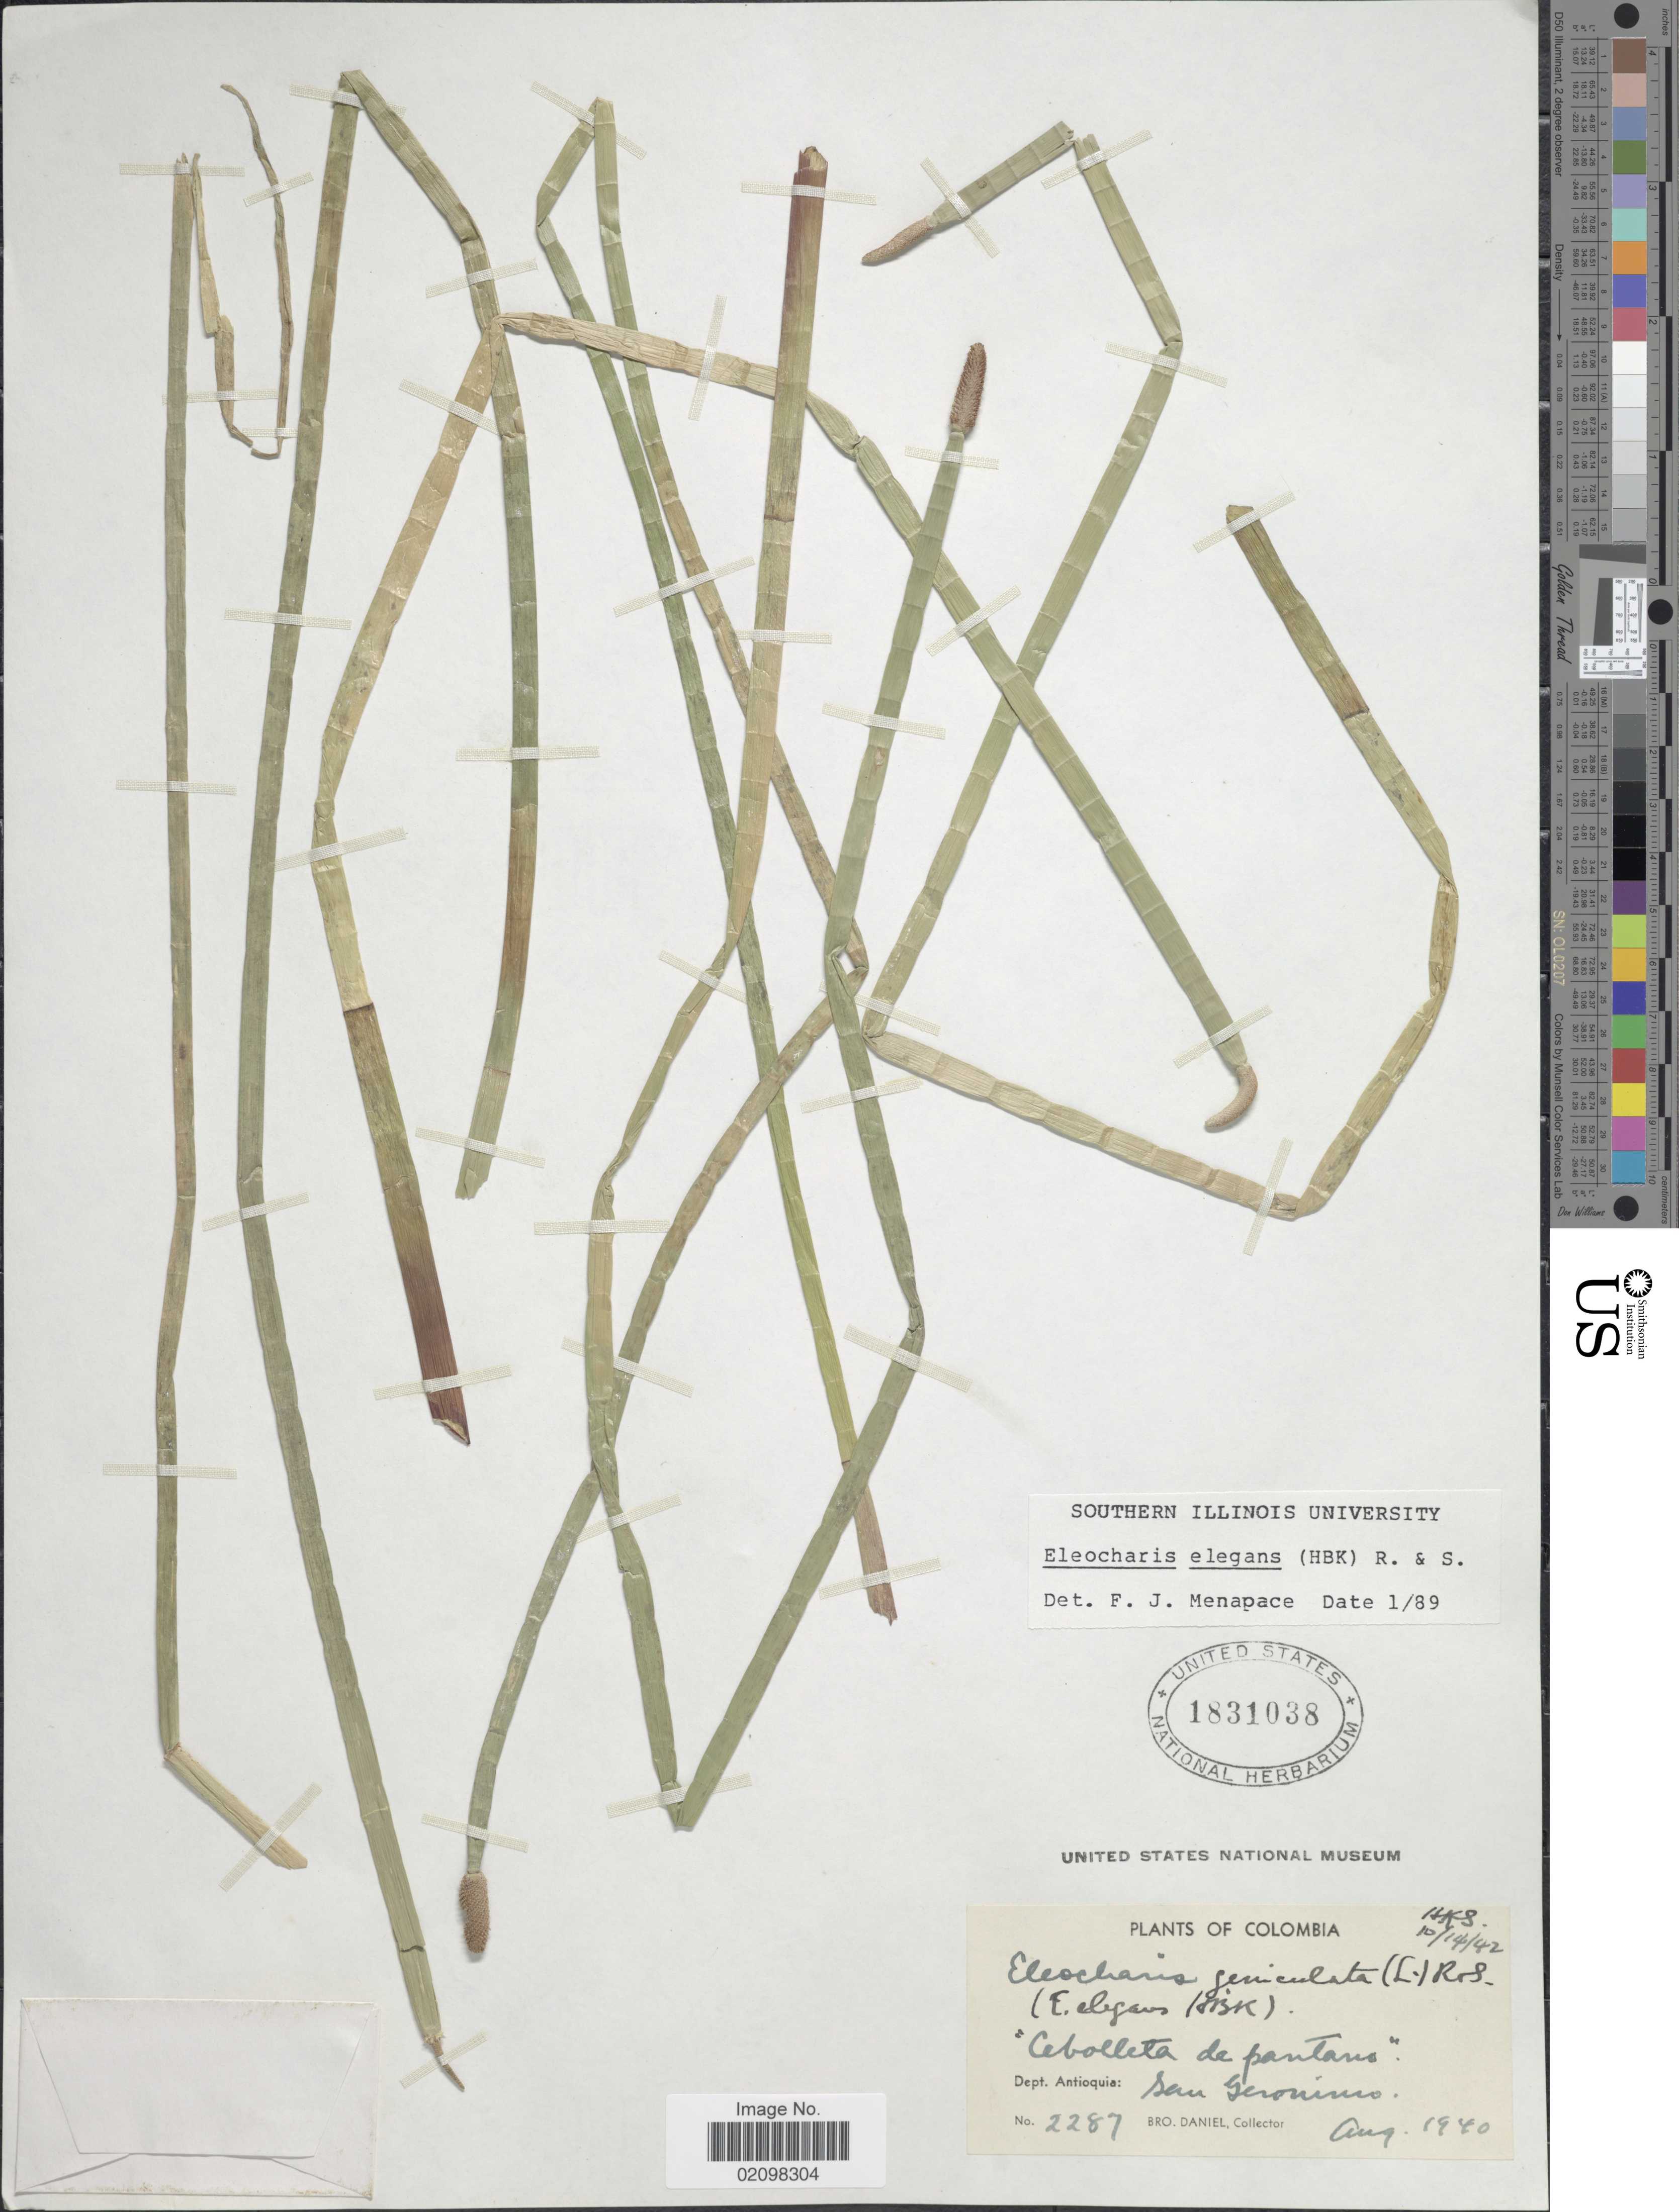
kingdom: Plantae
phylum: Tracheophyta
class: Liliopsida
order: Poales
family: Cyperaceae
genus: Eleocharis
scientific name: Eleocharis elegans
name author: (Kunth) Roem. & Schult.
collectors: Bro. Daniel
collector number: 2287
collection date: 1940-08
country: Colombia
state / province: Antioquia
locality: Cebolleta de pantano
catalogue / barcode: US 1831038